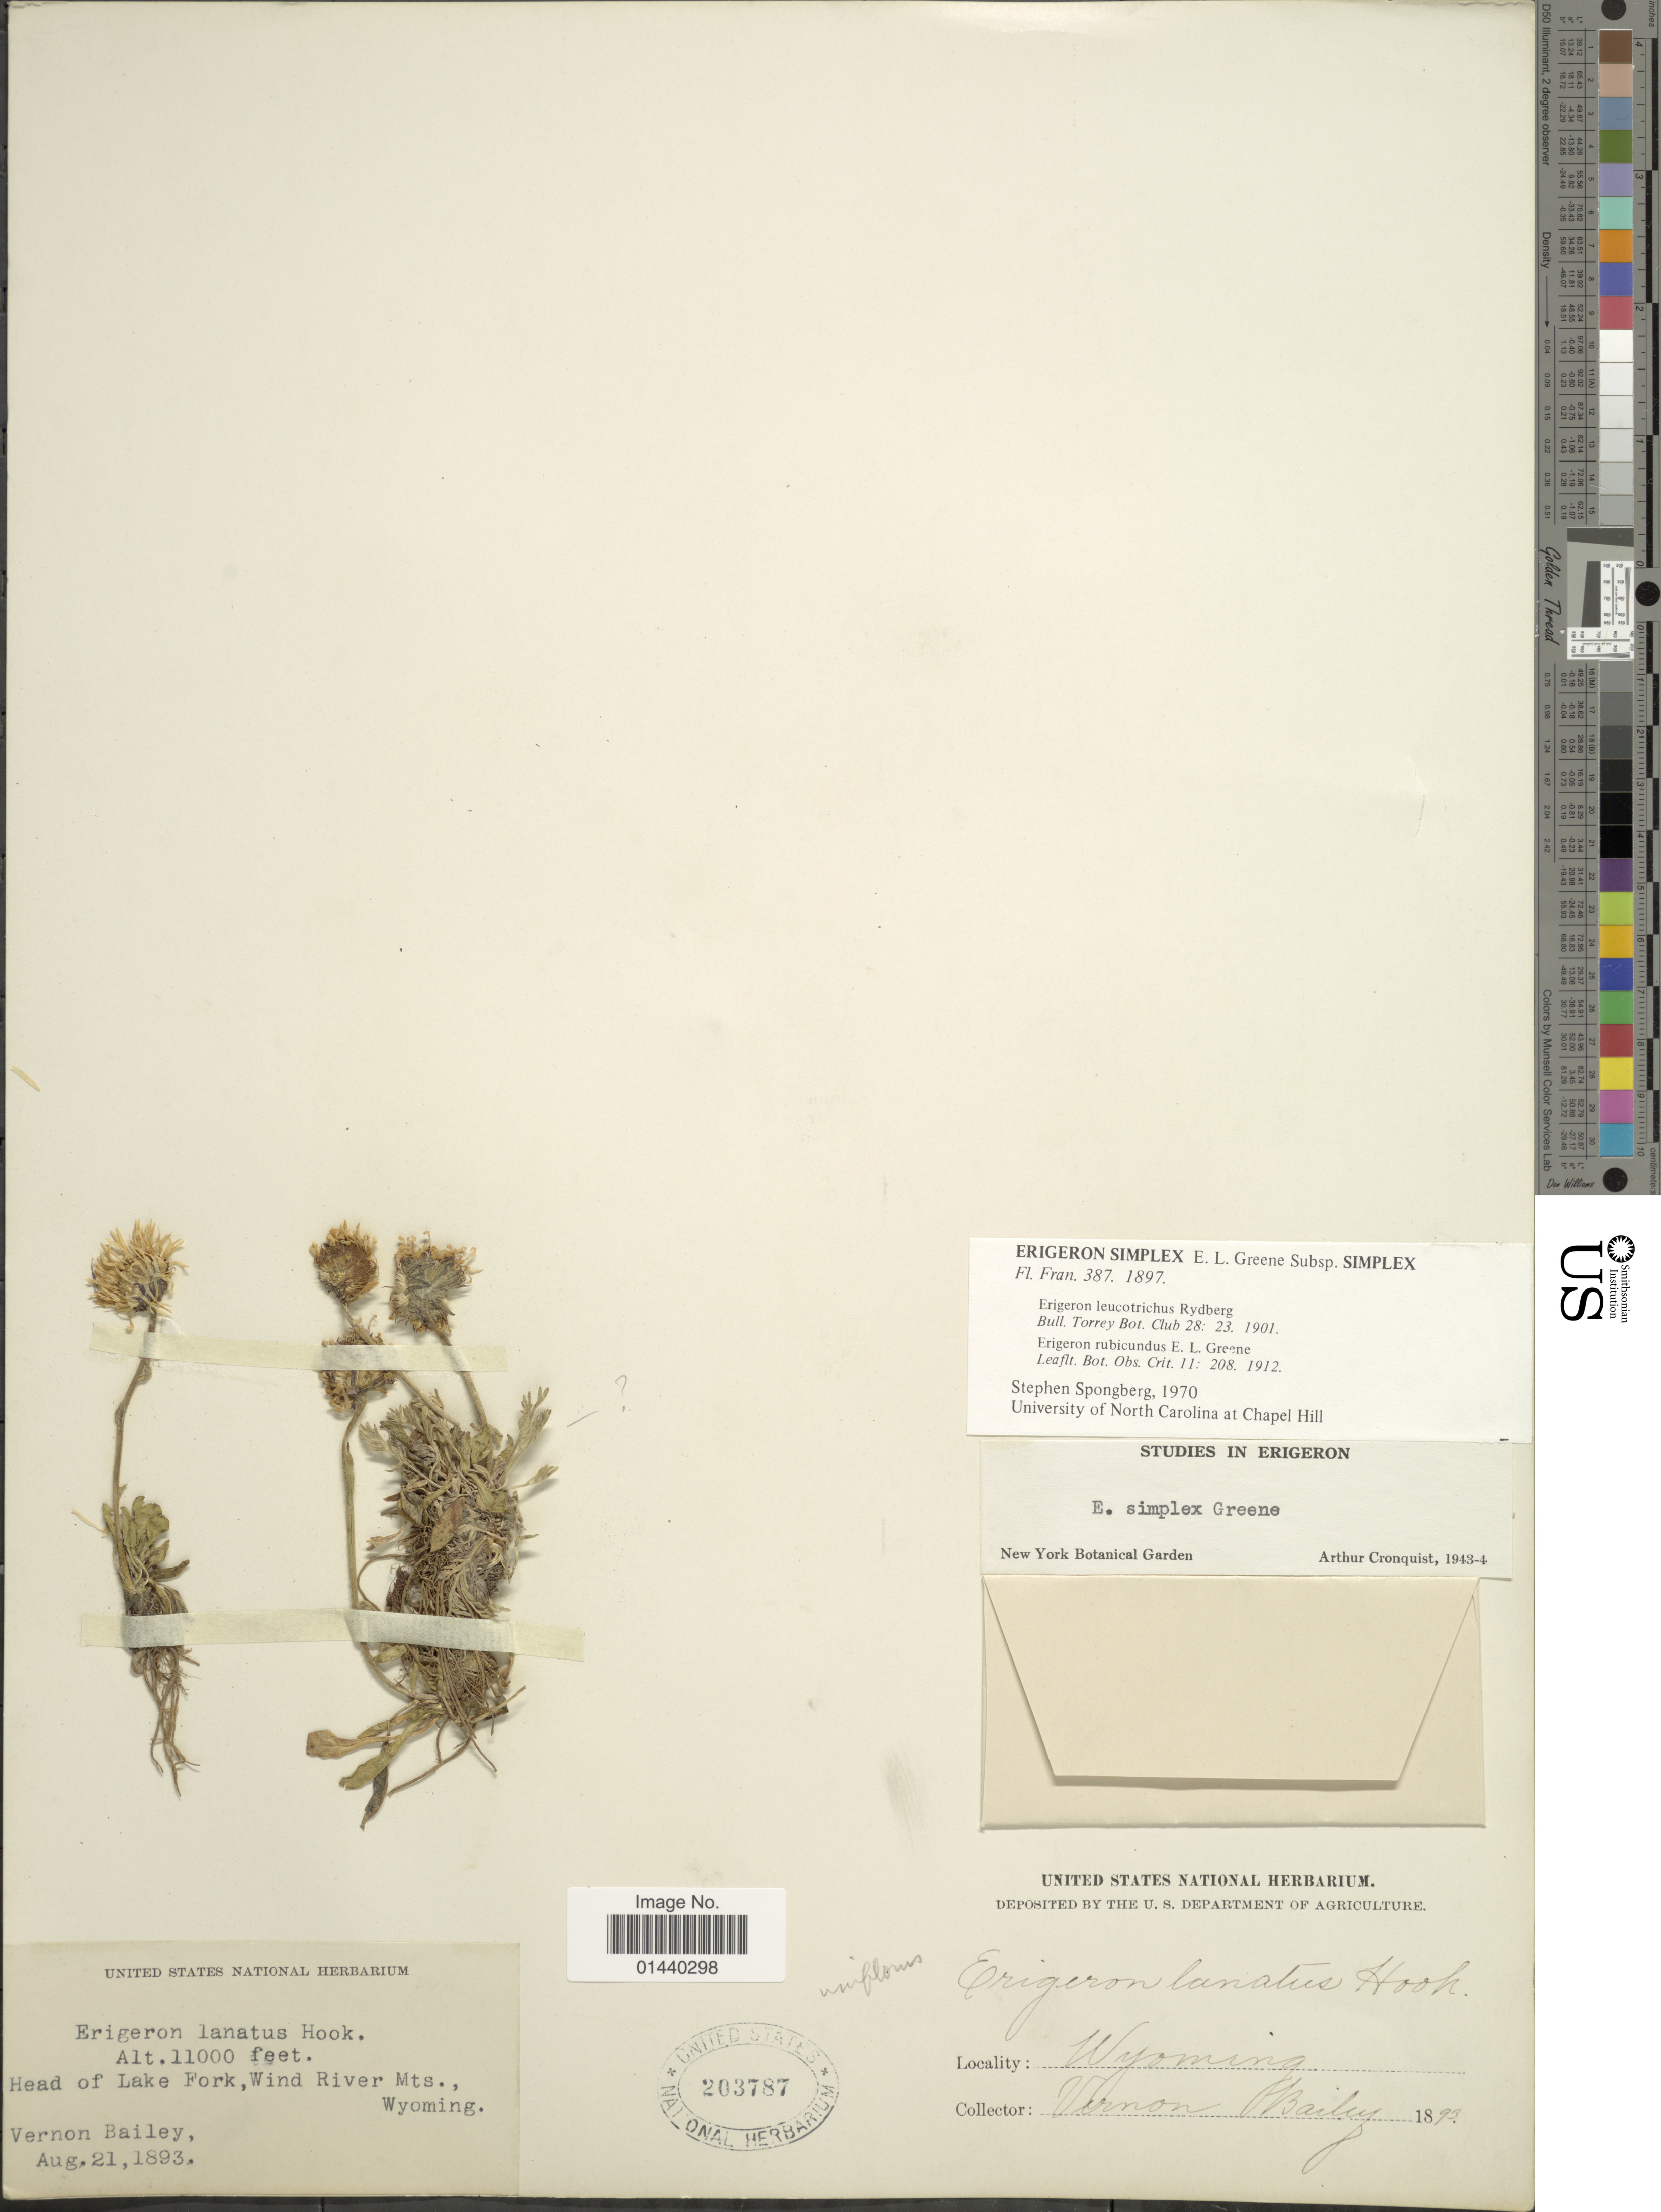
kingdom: Plantae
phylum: Tracheophyta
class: Magnoliopsida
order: Asterales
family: Asteraceae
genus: Erigeron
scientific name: Erigeron simplex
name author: Greene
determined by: Cronquist, A. J.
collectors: V. O. Bailey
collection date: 1893-08-21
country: United States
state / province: Wyoming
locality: Head of Lake Fork, Wind River Mts.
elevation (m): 3353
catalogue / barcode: US 203787